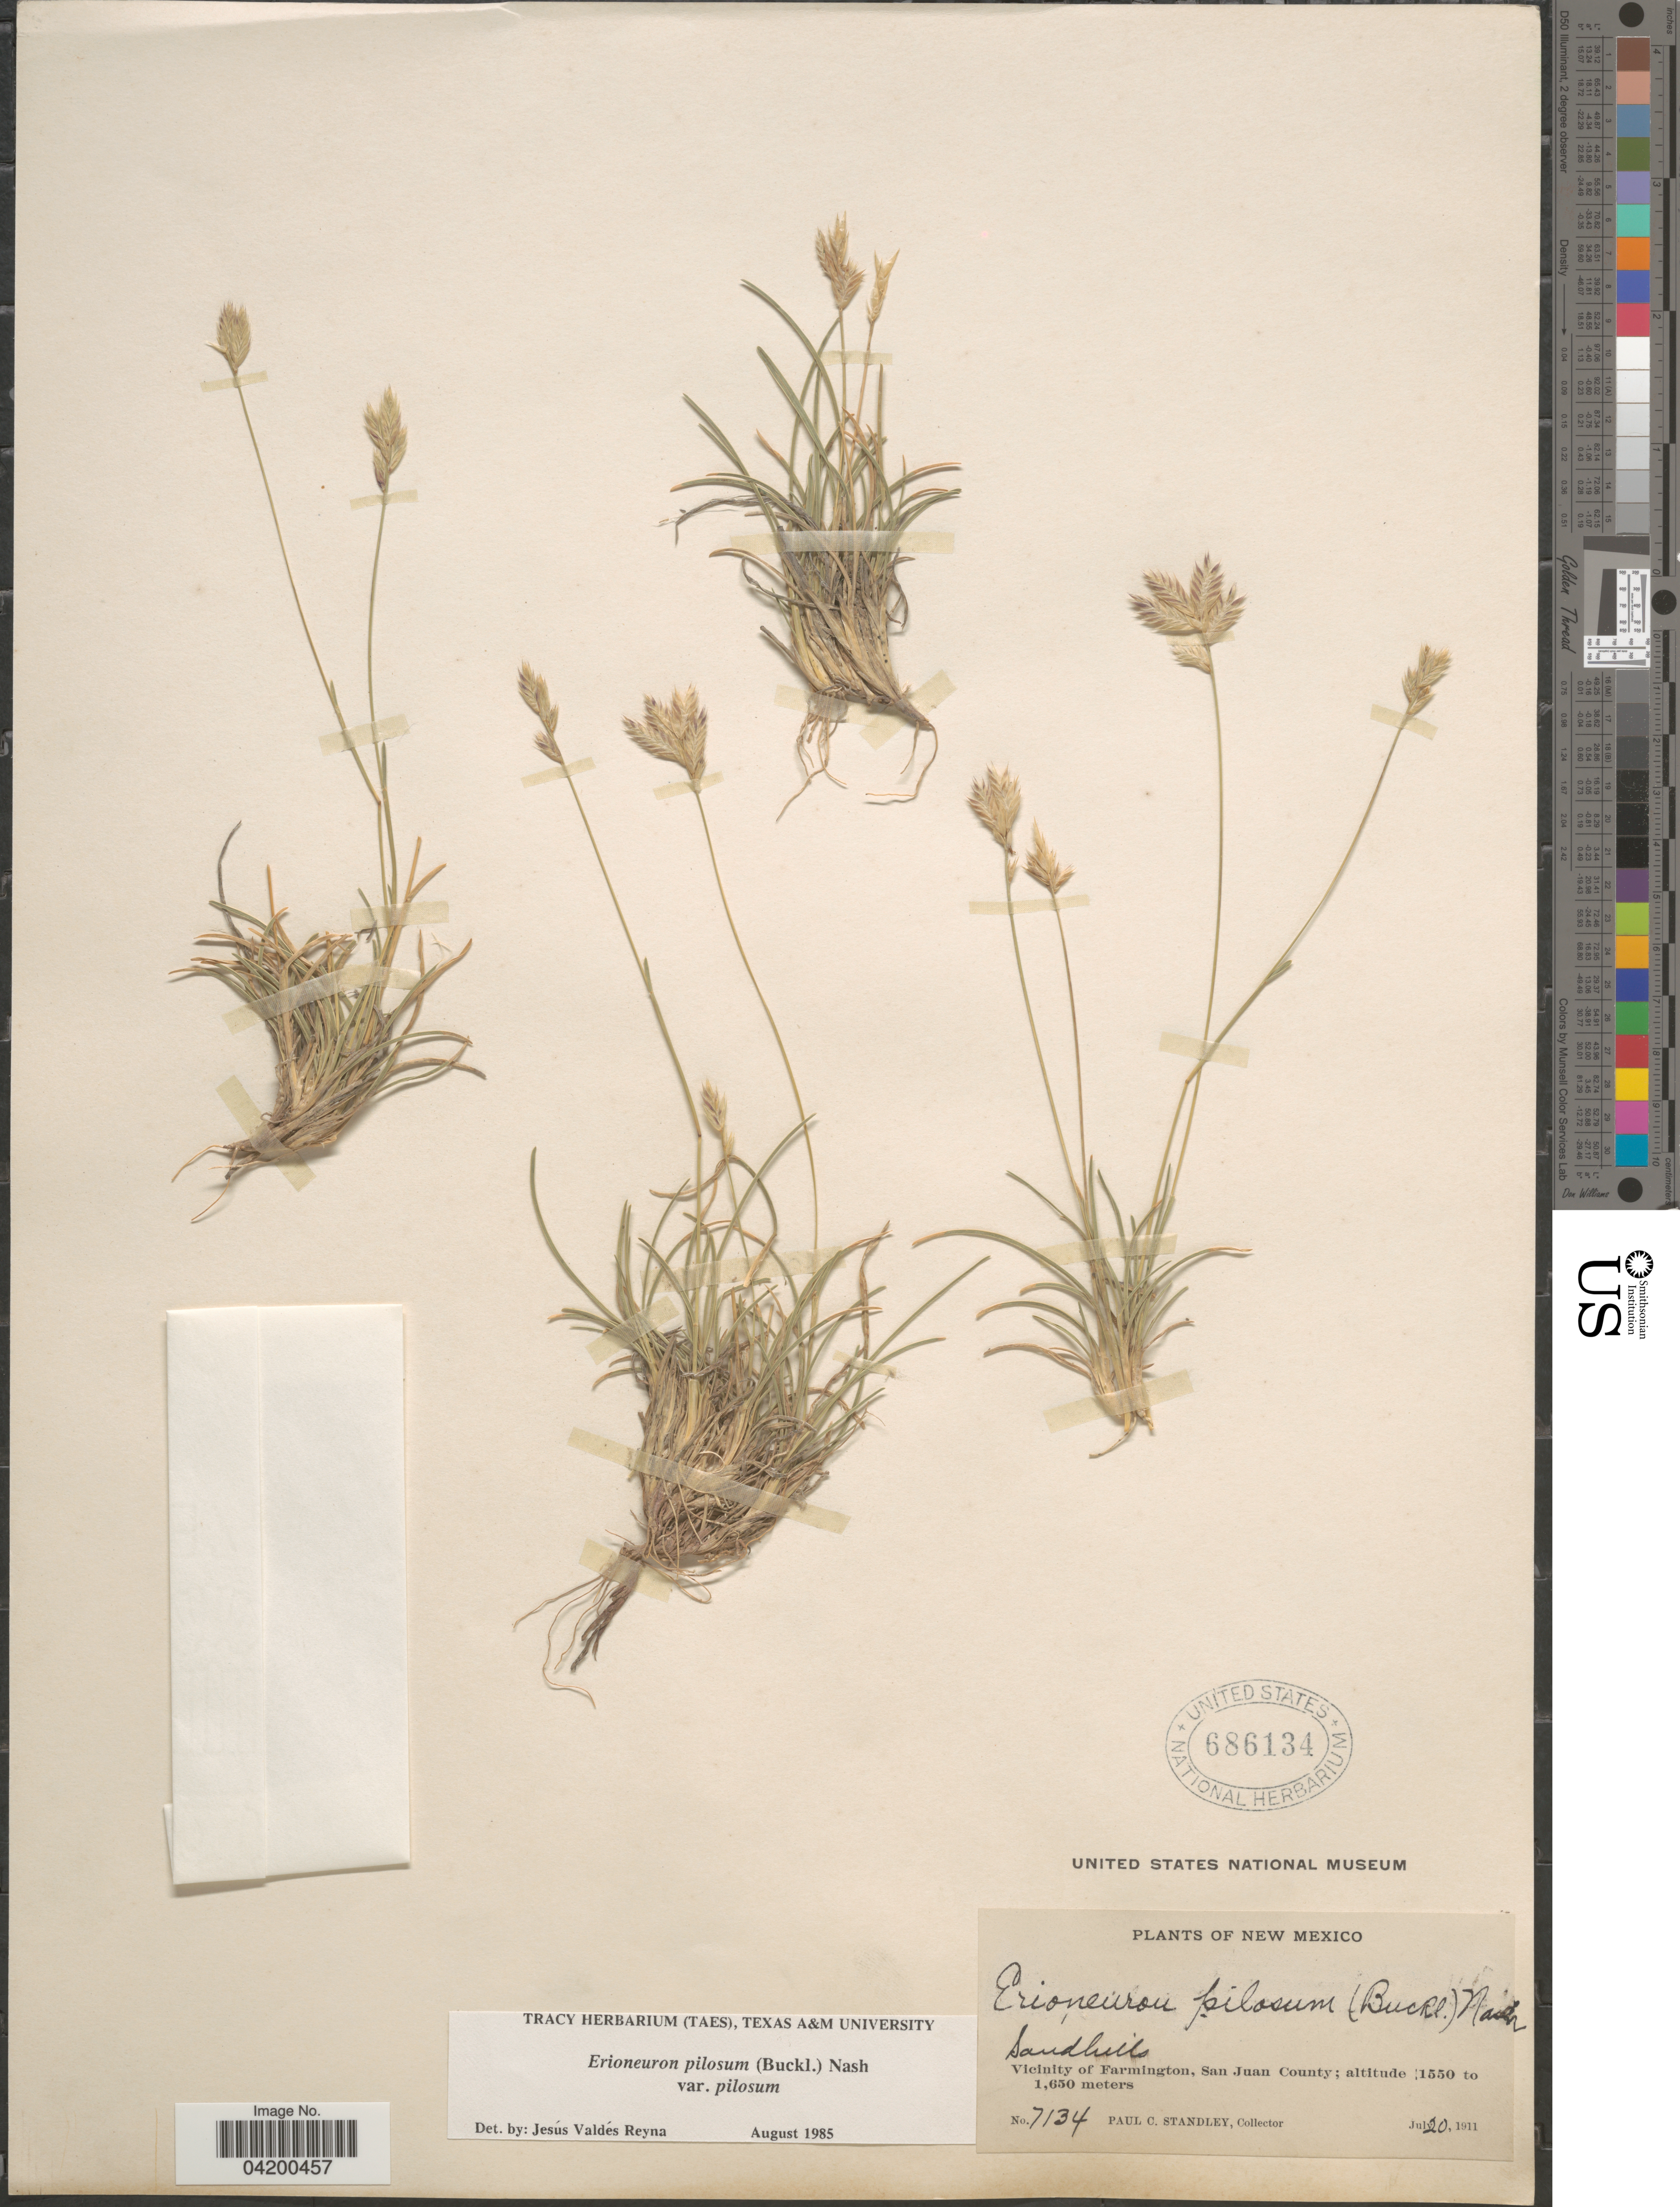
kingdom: Plantae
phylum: Tracheophyta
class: Liliopsida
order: Poales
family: Poaceae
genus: Erioneuron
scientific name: Erioneuron pilosum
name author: (Buckley) Nash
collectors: P. C. Standley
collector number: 7134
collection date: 1911-07-20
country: United States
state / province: New Mexico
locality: Vicinity of Farmington, San Juan County.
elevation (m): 1550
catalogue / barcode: US 686134